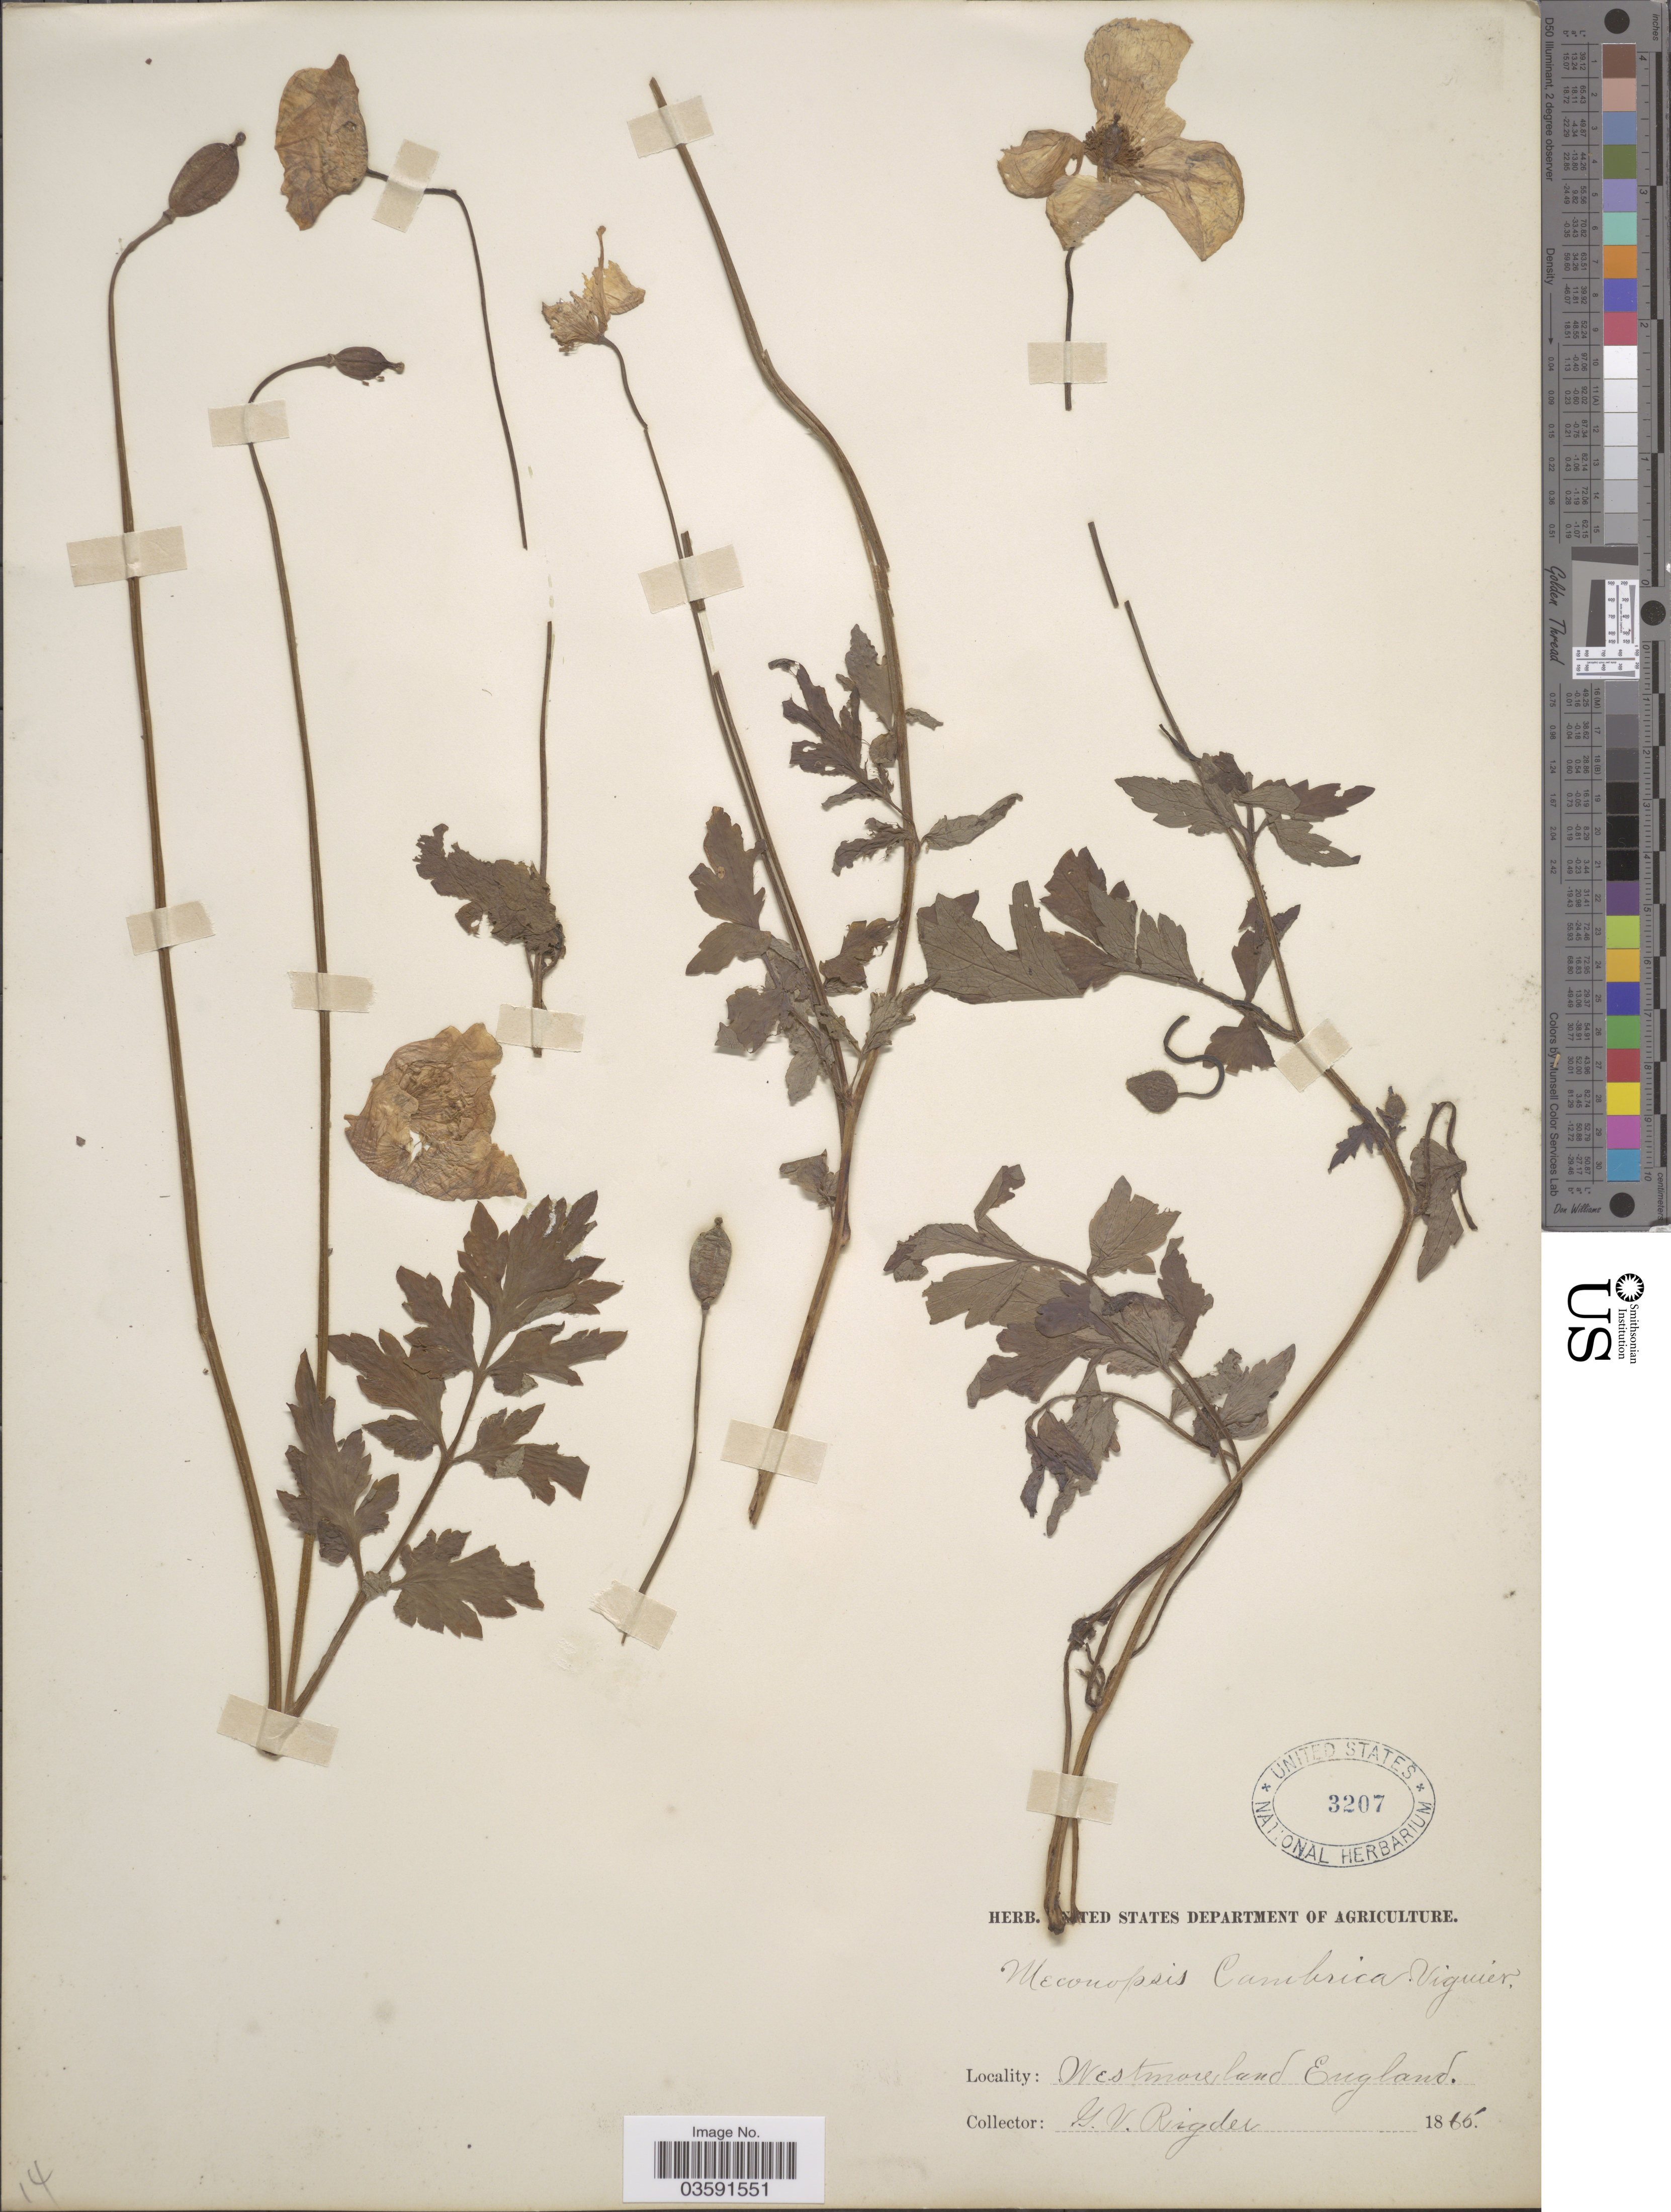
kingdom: Plantae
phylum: Tracheophyta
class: Magnoliopsida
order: Ranunculales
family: Papaveraceae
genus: Papaver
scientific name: Papaver cambricum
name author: L.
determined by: Strong, M. T., (US), Smithsonian Institution - National Museum of Natural History (UNITED STATES)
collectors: G. Rigder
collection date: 1865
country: United Kingdom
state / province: England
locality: Westmoreland.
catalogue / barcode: US 3207